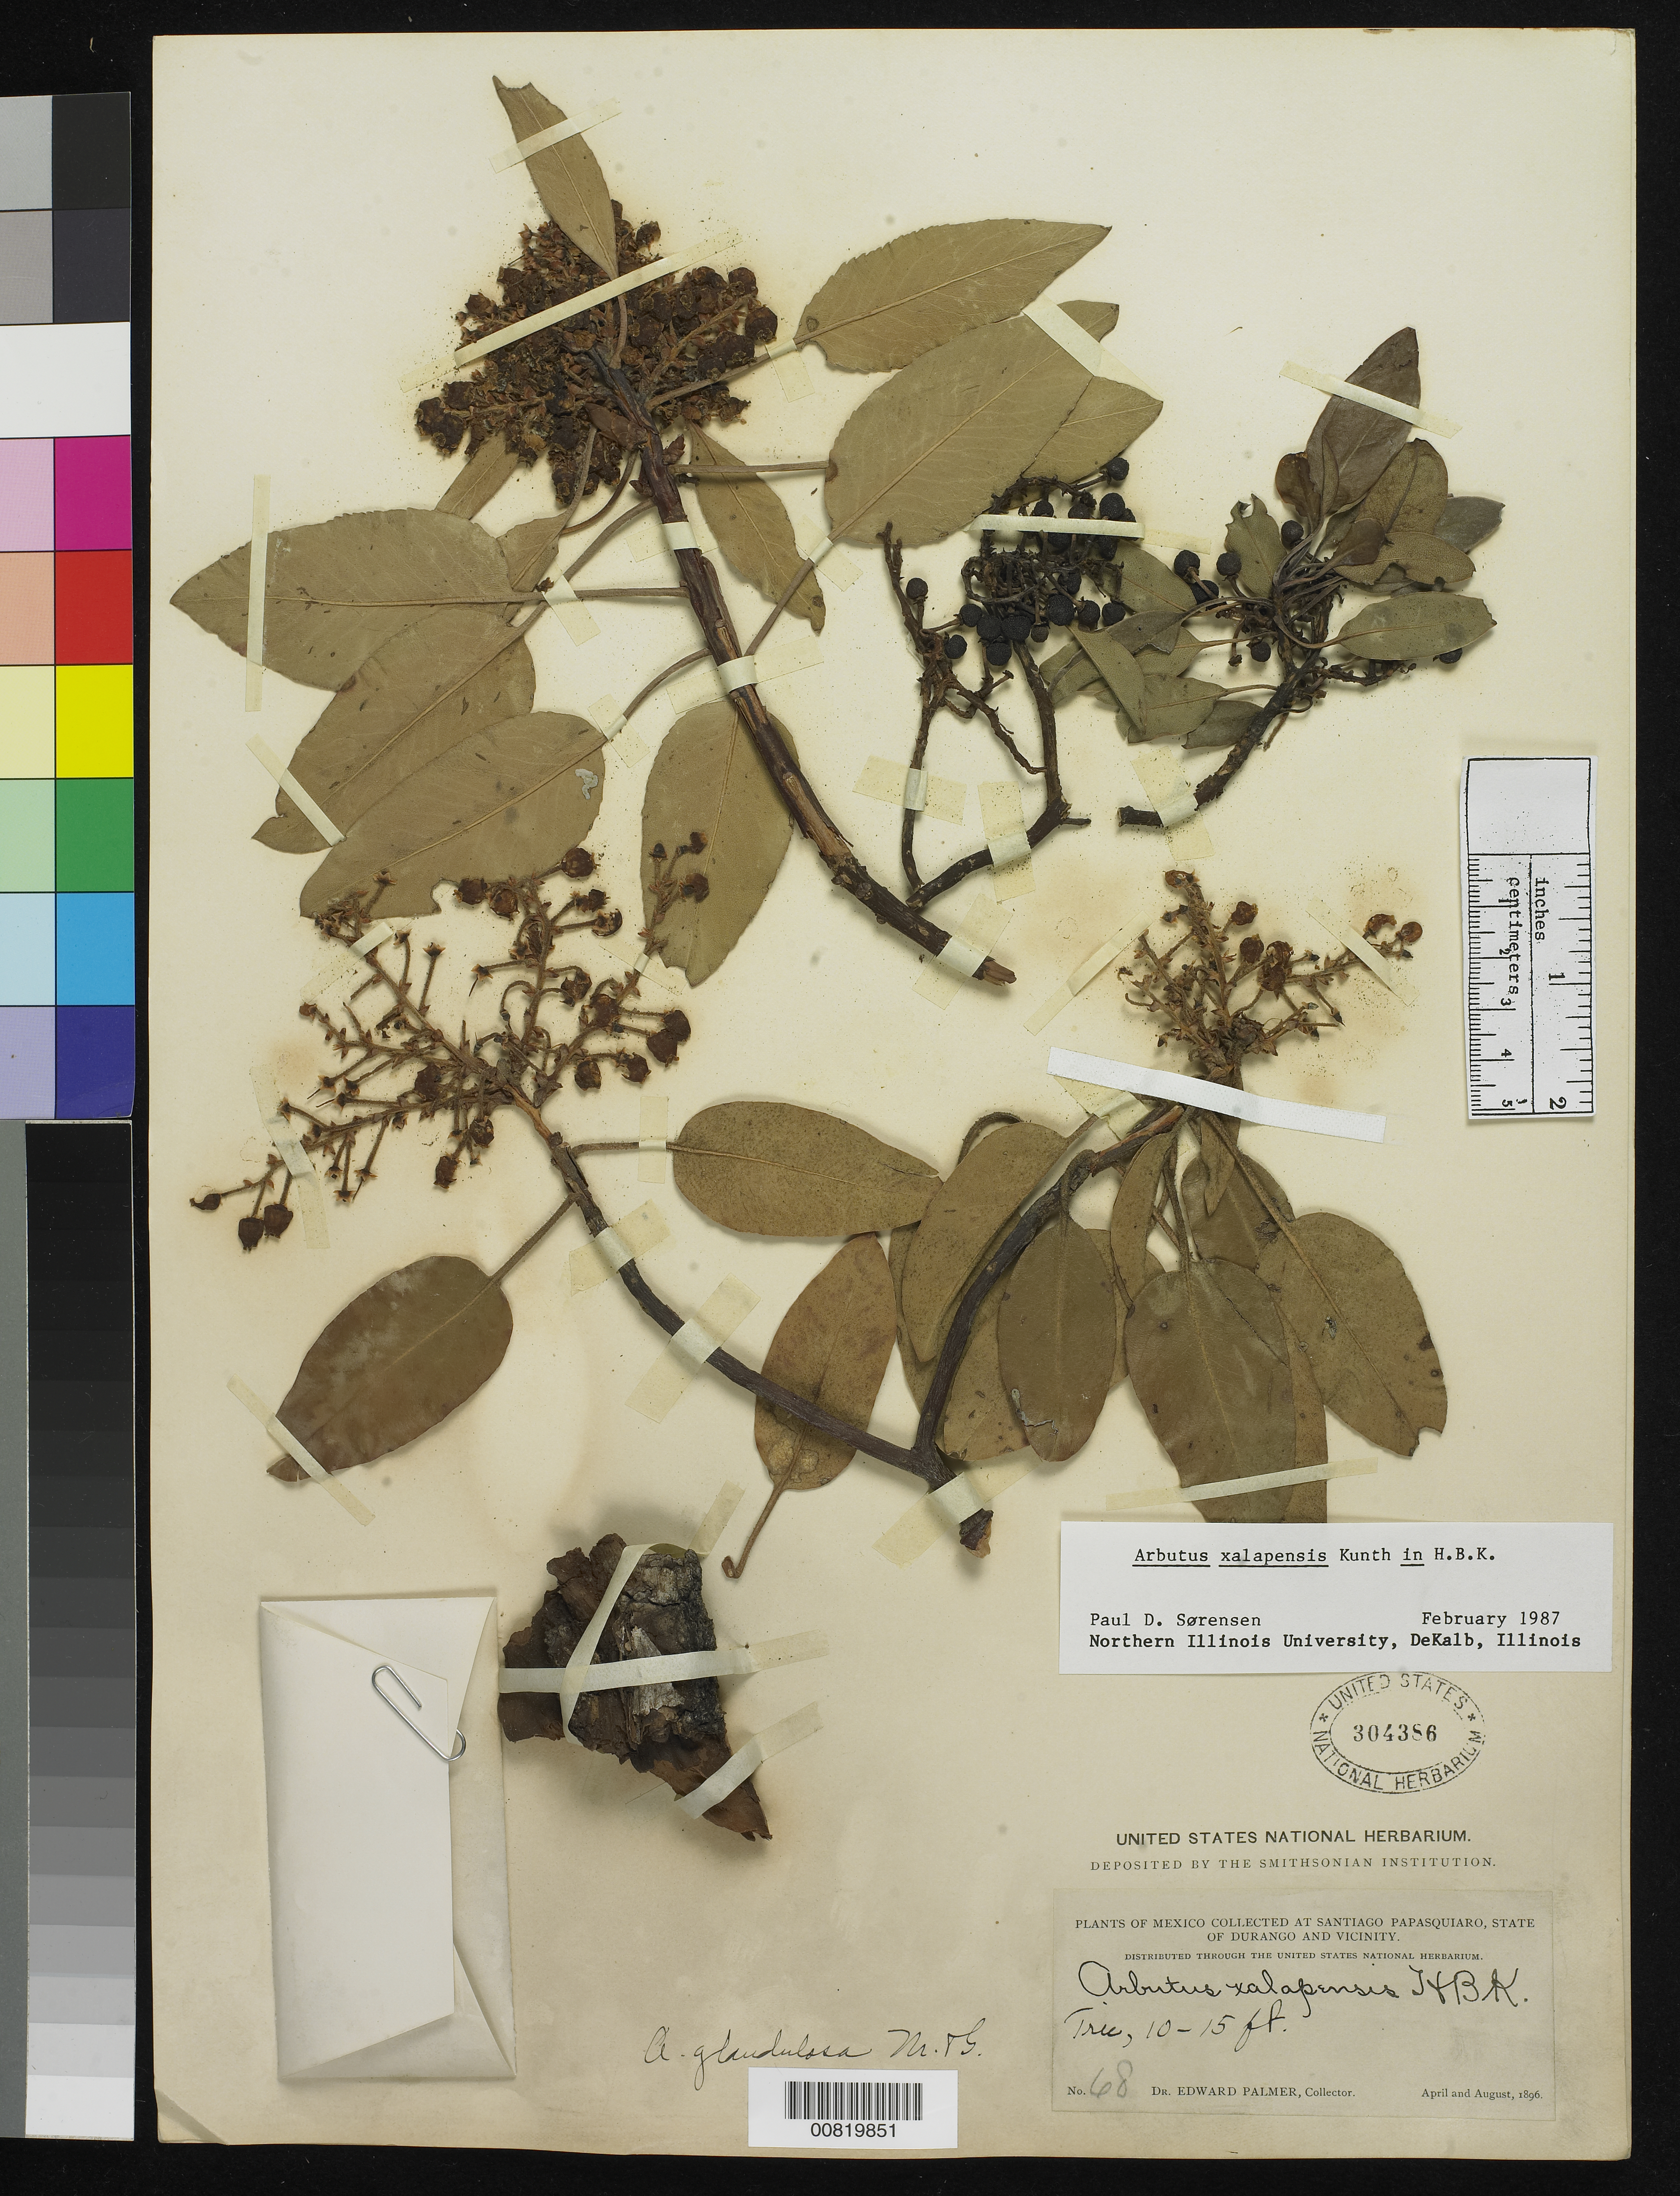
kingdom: Plantae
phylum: Tracheophyta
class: Magnoliopsida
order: Ericales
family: Ericaceae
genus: Arbutus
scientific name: Arbutus xalapensis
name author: Kunth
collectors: E. Palmer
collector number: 68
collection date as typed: Apr 1896 to -- Aug 1896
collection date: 1896-04/1896-08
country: Mexico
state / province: Durango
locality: Santiago Papasquiaro, Durango and vicinity.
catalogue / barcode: US 304386